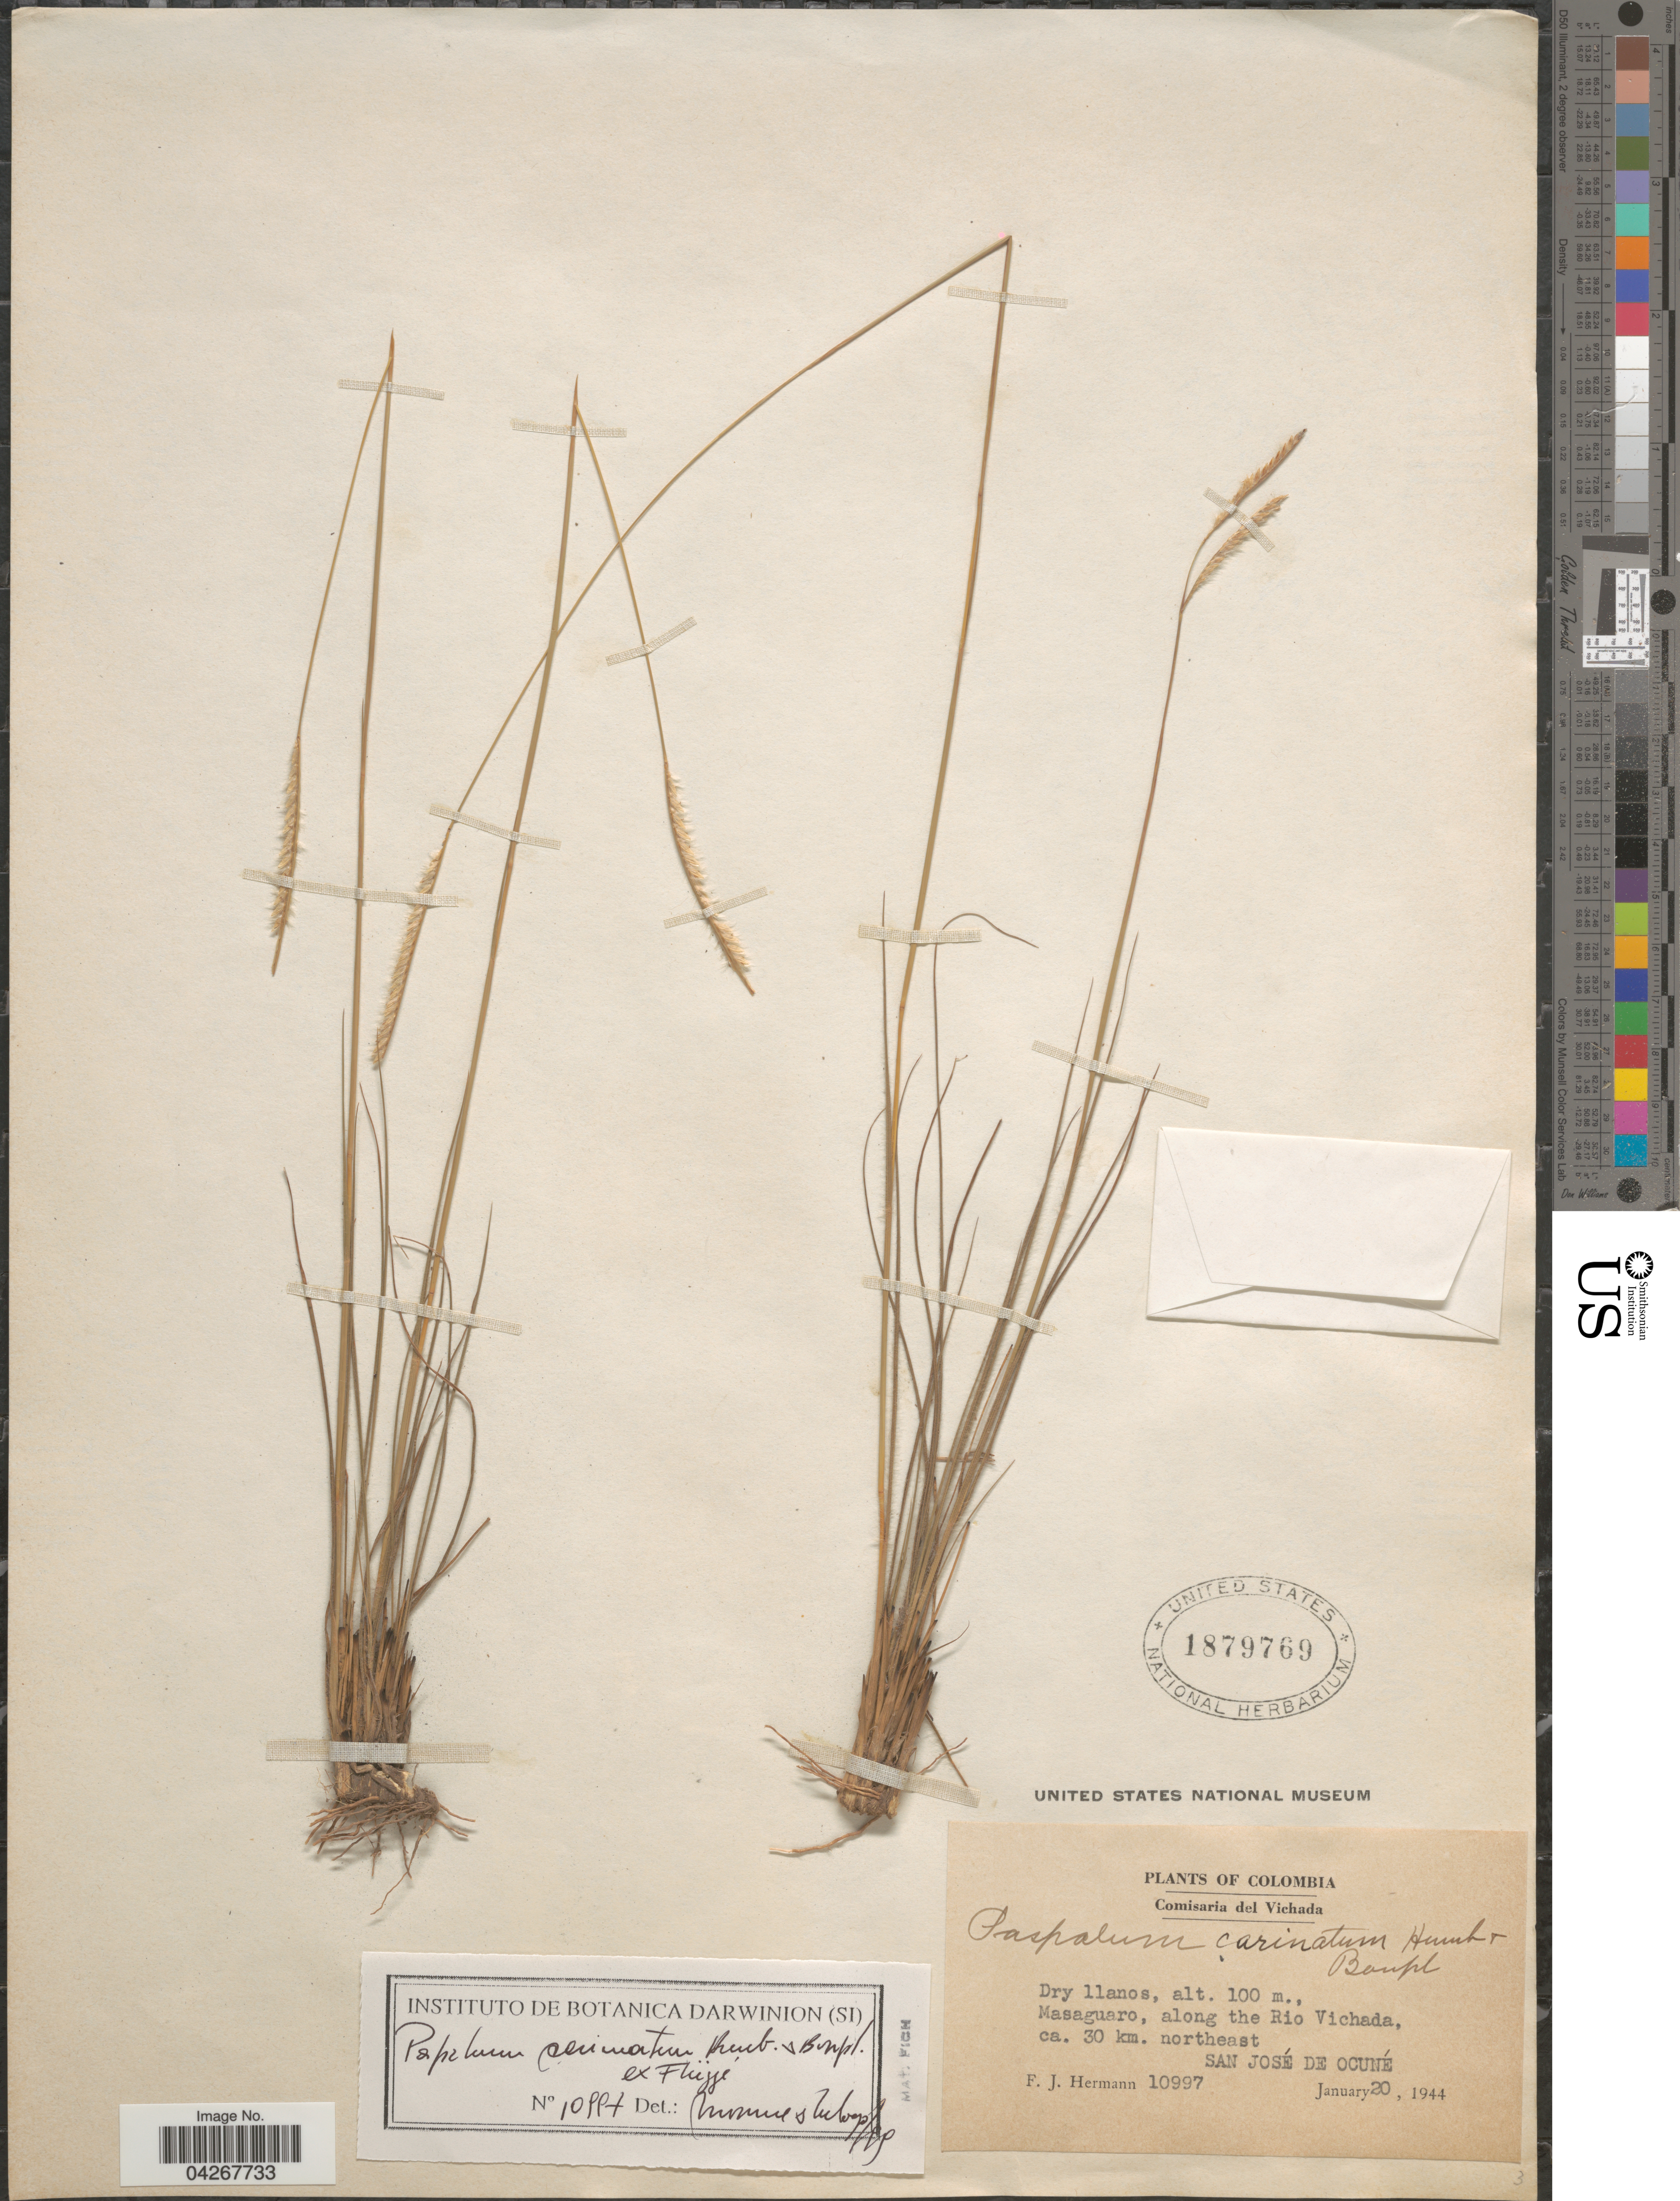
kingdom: Plantae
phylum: Tracheophyta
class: Liliopsida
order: Poales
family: Poaceae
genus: Paspalum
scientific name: Paspalum carinatum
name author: Humb. & Bonpl. ex Flüggé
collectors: F. J. Hermann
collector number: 10997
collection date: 1944-01-20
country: Colombia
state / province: Vichada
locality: Comisario del Vichada. Masaguaro, along the Rio Vichada, ca. 30 km. northeast. San José de Ocuné.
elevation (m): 100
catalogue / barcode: US 1879769